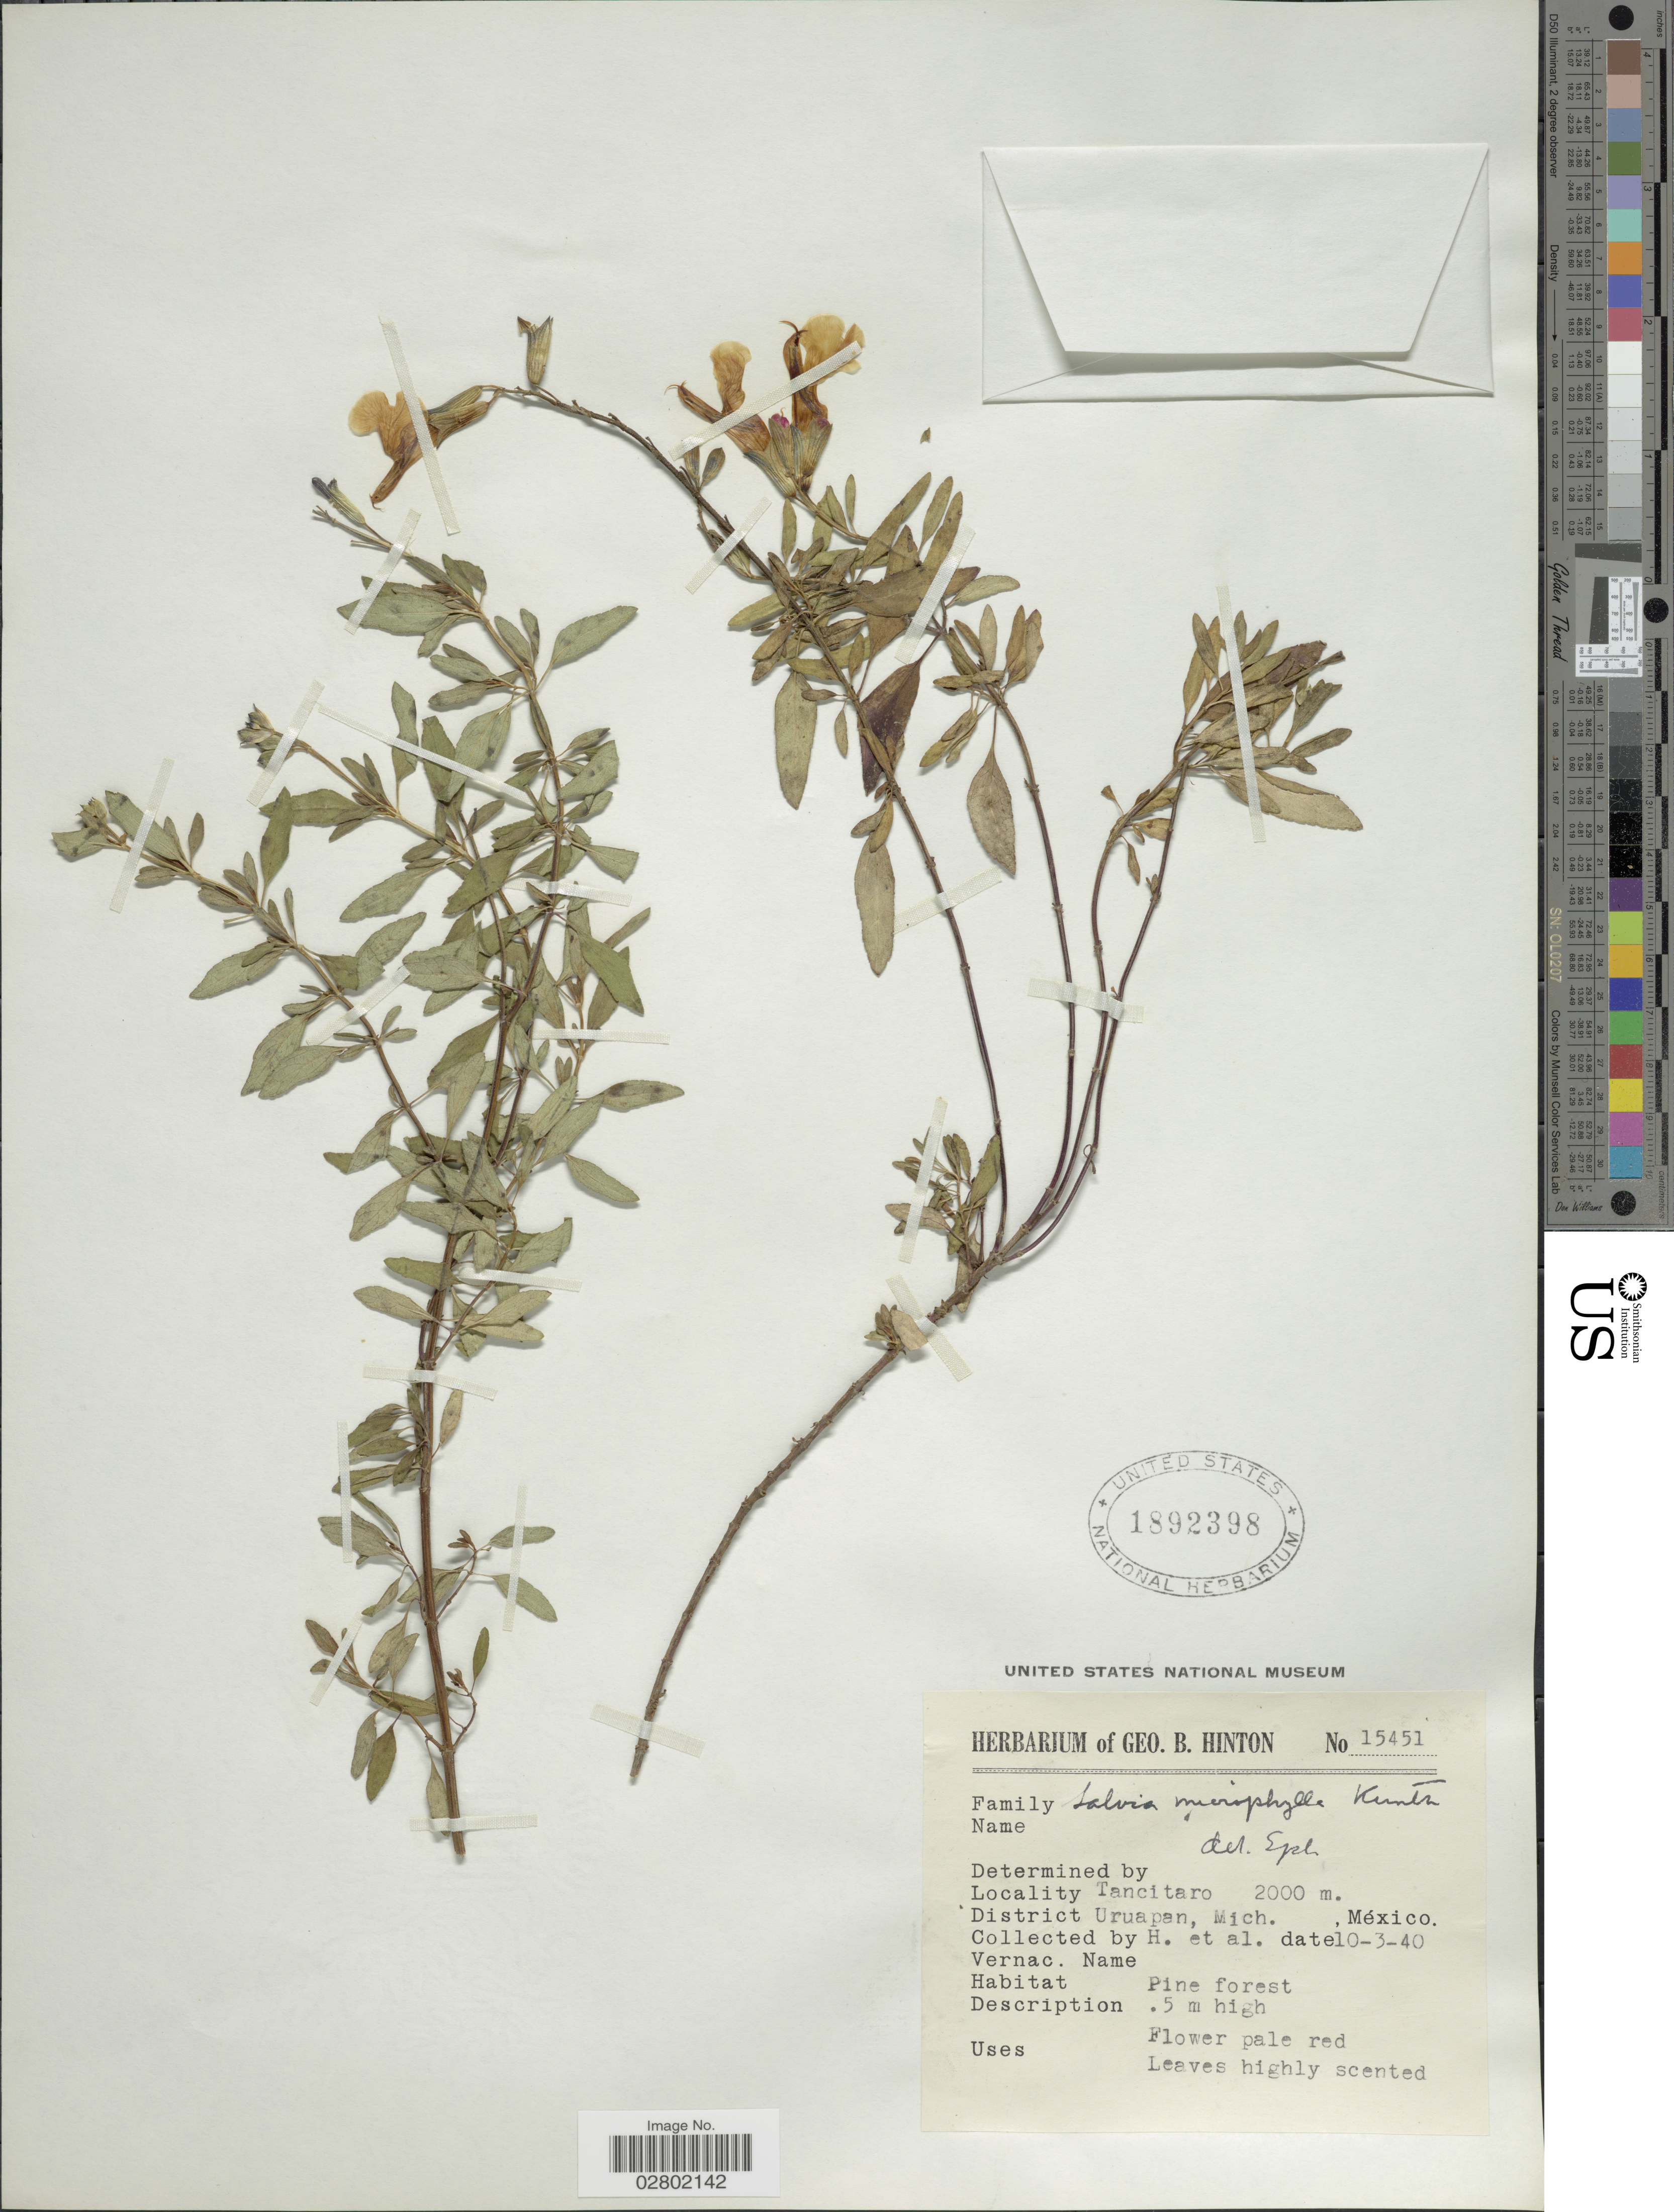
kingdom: Plantae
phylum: Tracheophyta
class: Magnoliopsida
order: Lamiales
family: Lamiaceae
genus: Salvia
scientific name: Salvia microphylla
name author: Kunth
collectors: G. B. Hinton & et al.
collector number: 15451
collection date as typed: Transcribed d/m/y: 3/10/40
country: Mexico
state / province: Michoacán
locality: Trancitaro, District Uruapan, Mich.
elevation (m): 2000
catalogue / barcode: US 1892398